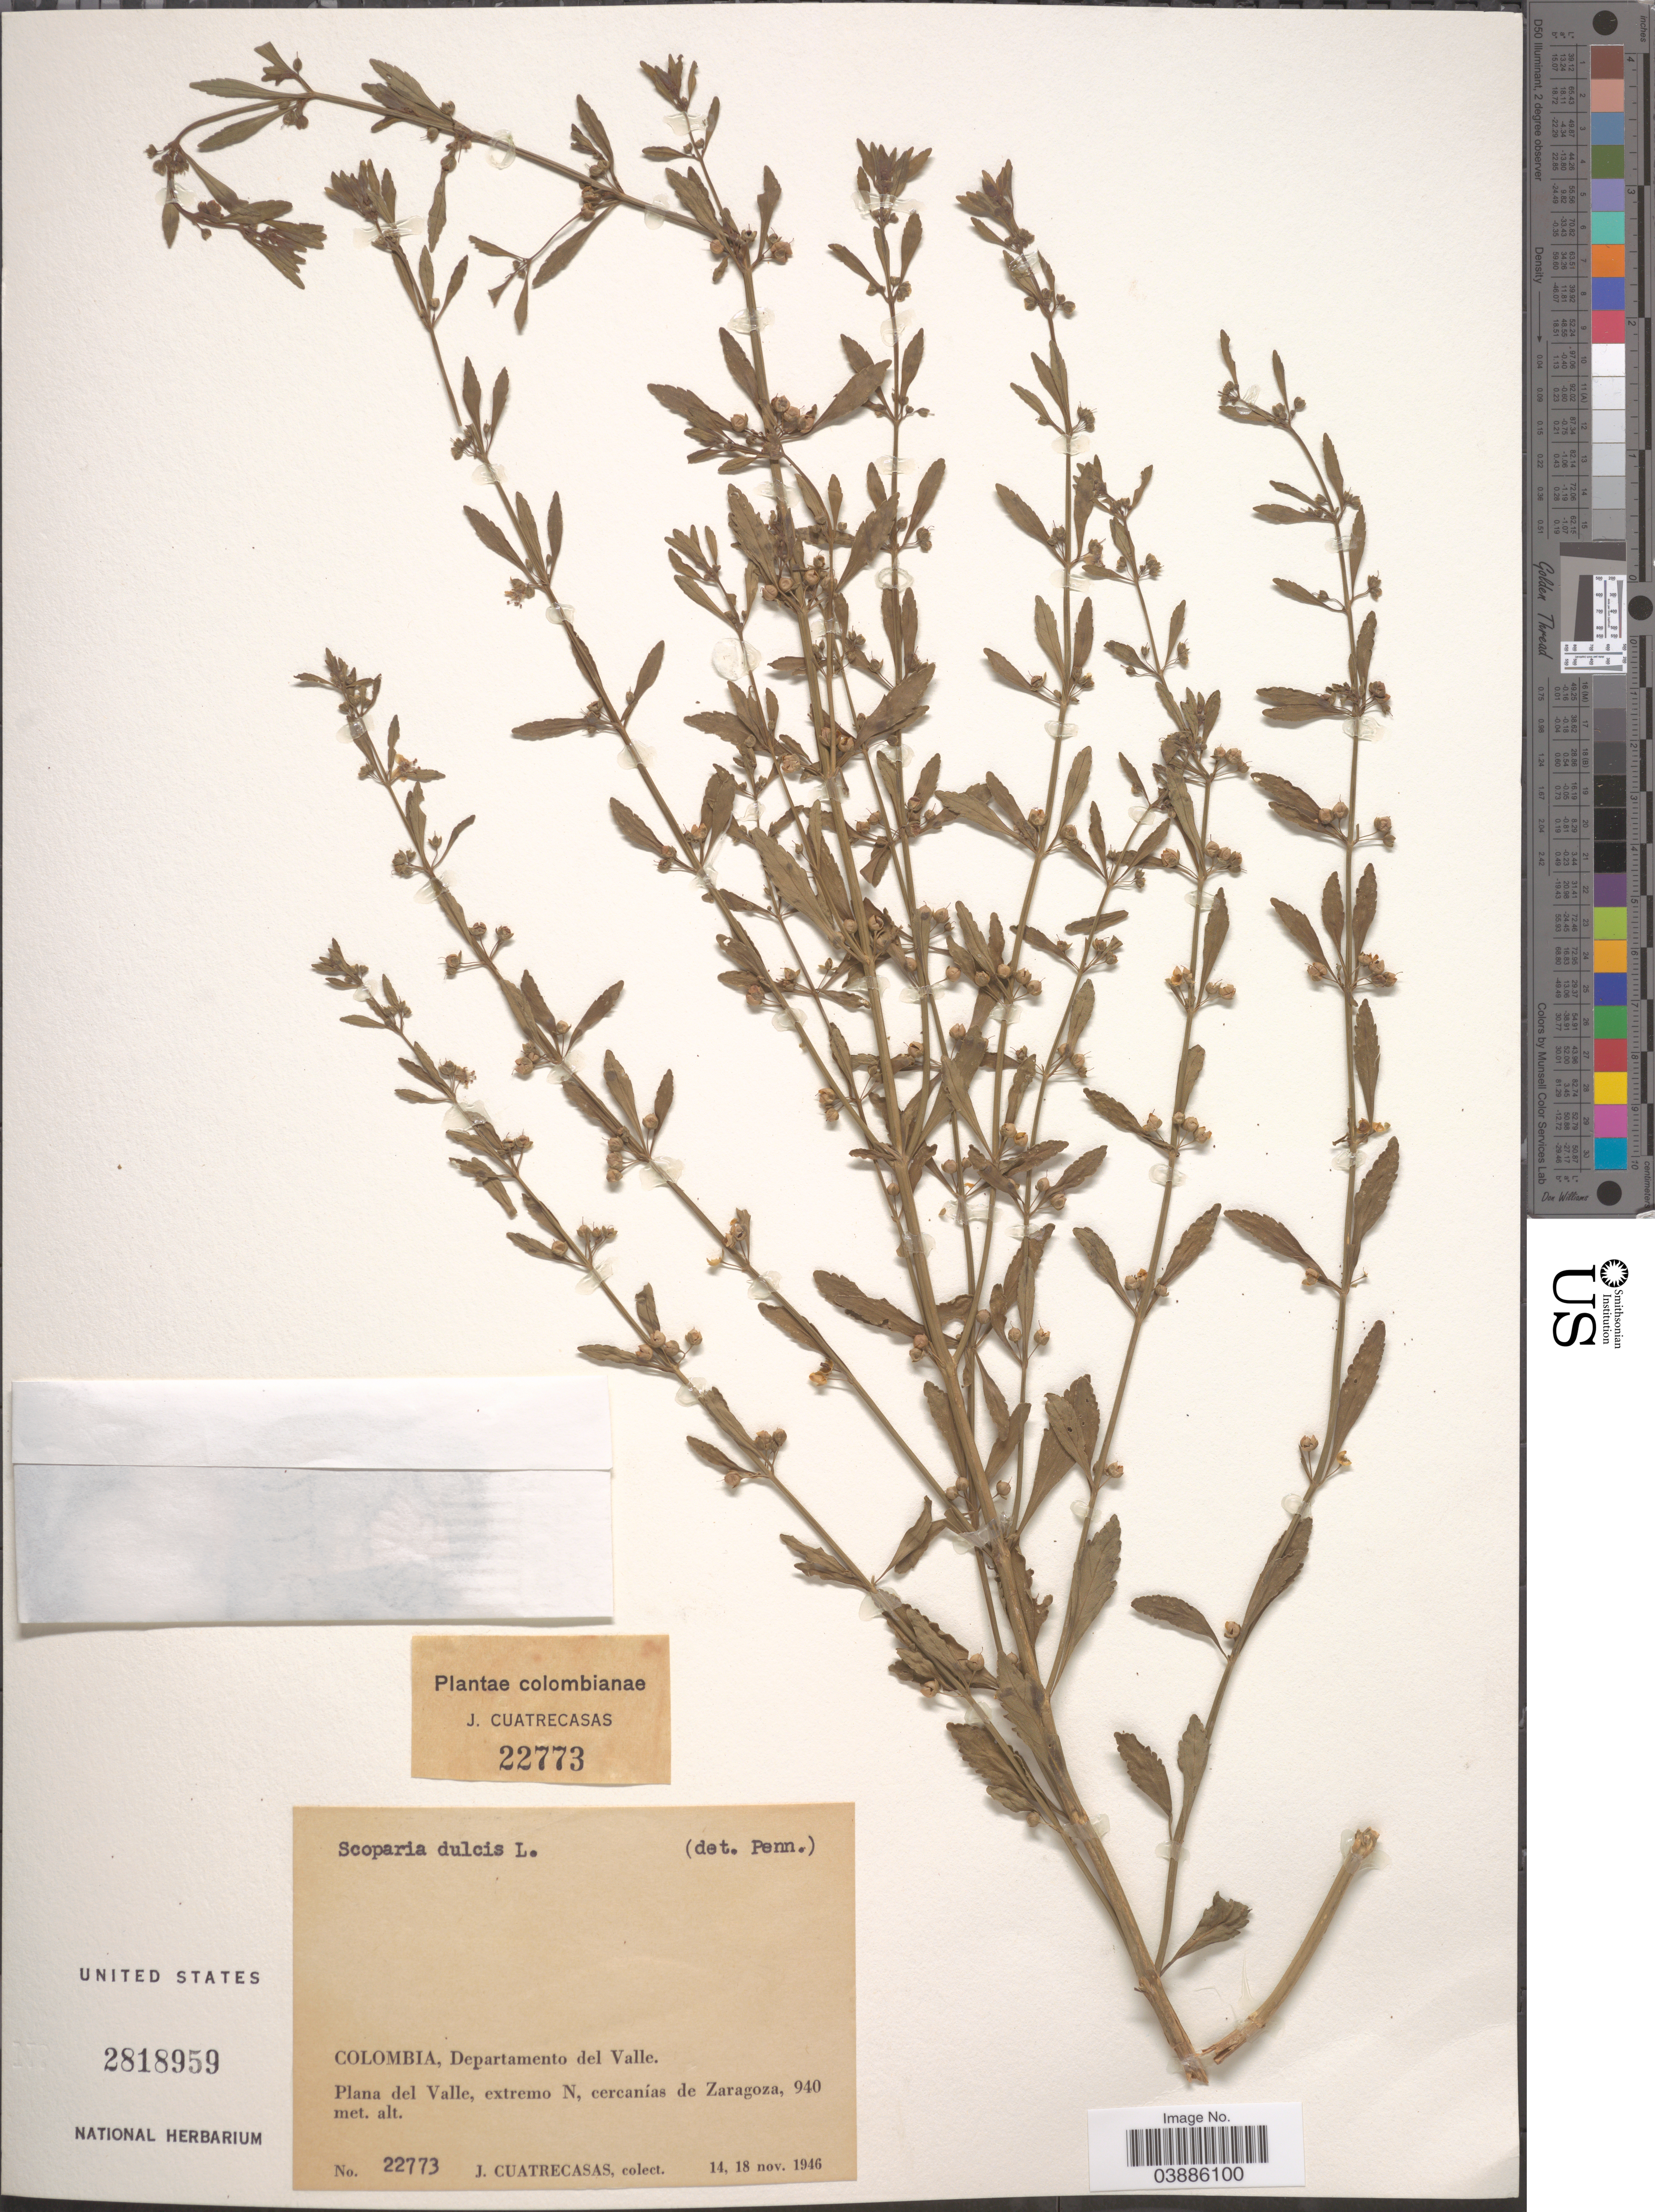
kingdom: Plantae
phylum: Tracheophyta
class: Magnoliopsida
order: Lamiales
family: Plantaginaceae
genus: Scoparia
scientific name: Scoparia dulcis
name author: L.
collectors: J. Cuatrecasas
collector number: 22773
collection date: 1946-11-14/1946-11-18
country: Colombia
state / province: Valle del Cauca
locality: Departamento del Valle. Plana del Valle, extremo N, cercanías de Zaragoza.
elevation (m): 940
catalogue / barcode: US 2818959